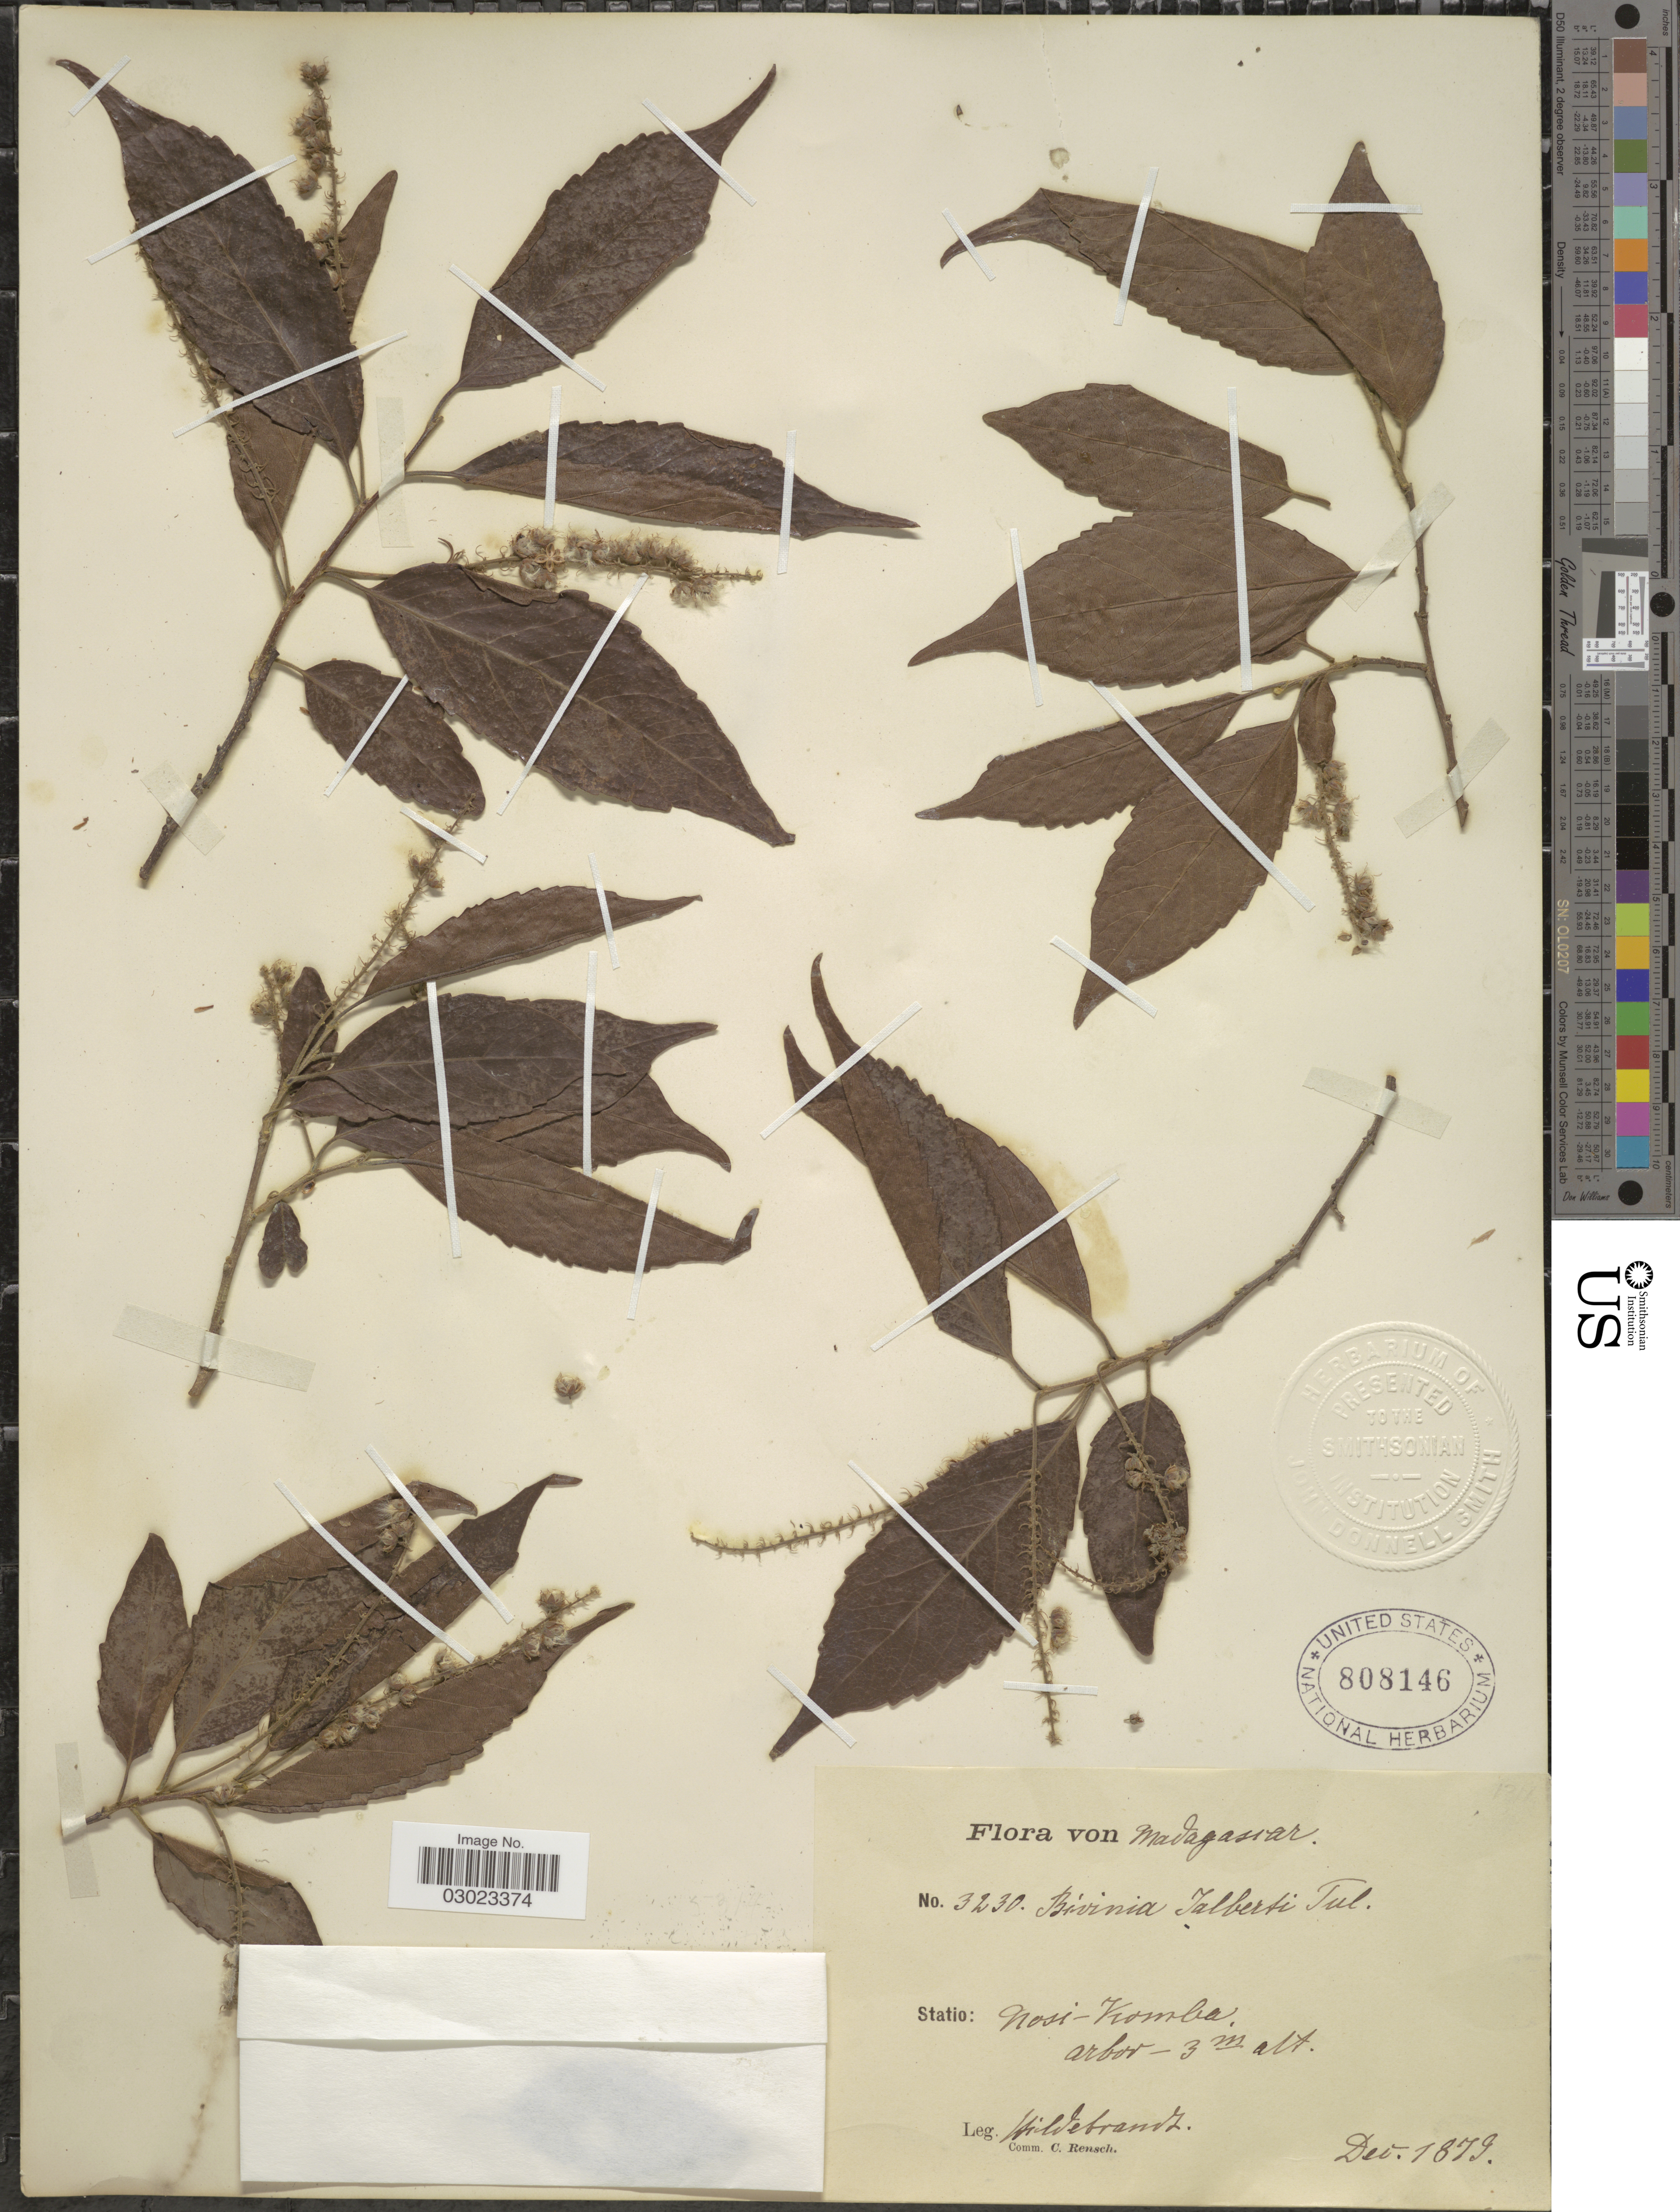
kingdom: Plantae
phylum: Tracheophyta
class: Magnoliopsida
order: Malpighiales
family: Salicaceae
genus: Bivinia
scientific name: Bivinia jalbertii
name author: Tul.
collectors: J. Hildebrandt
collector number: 3230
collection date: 1879-12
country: Madagascar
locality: Statio: Nosi-Komba.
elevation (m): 3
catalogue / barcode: US 808146